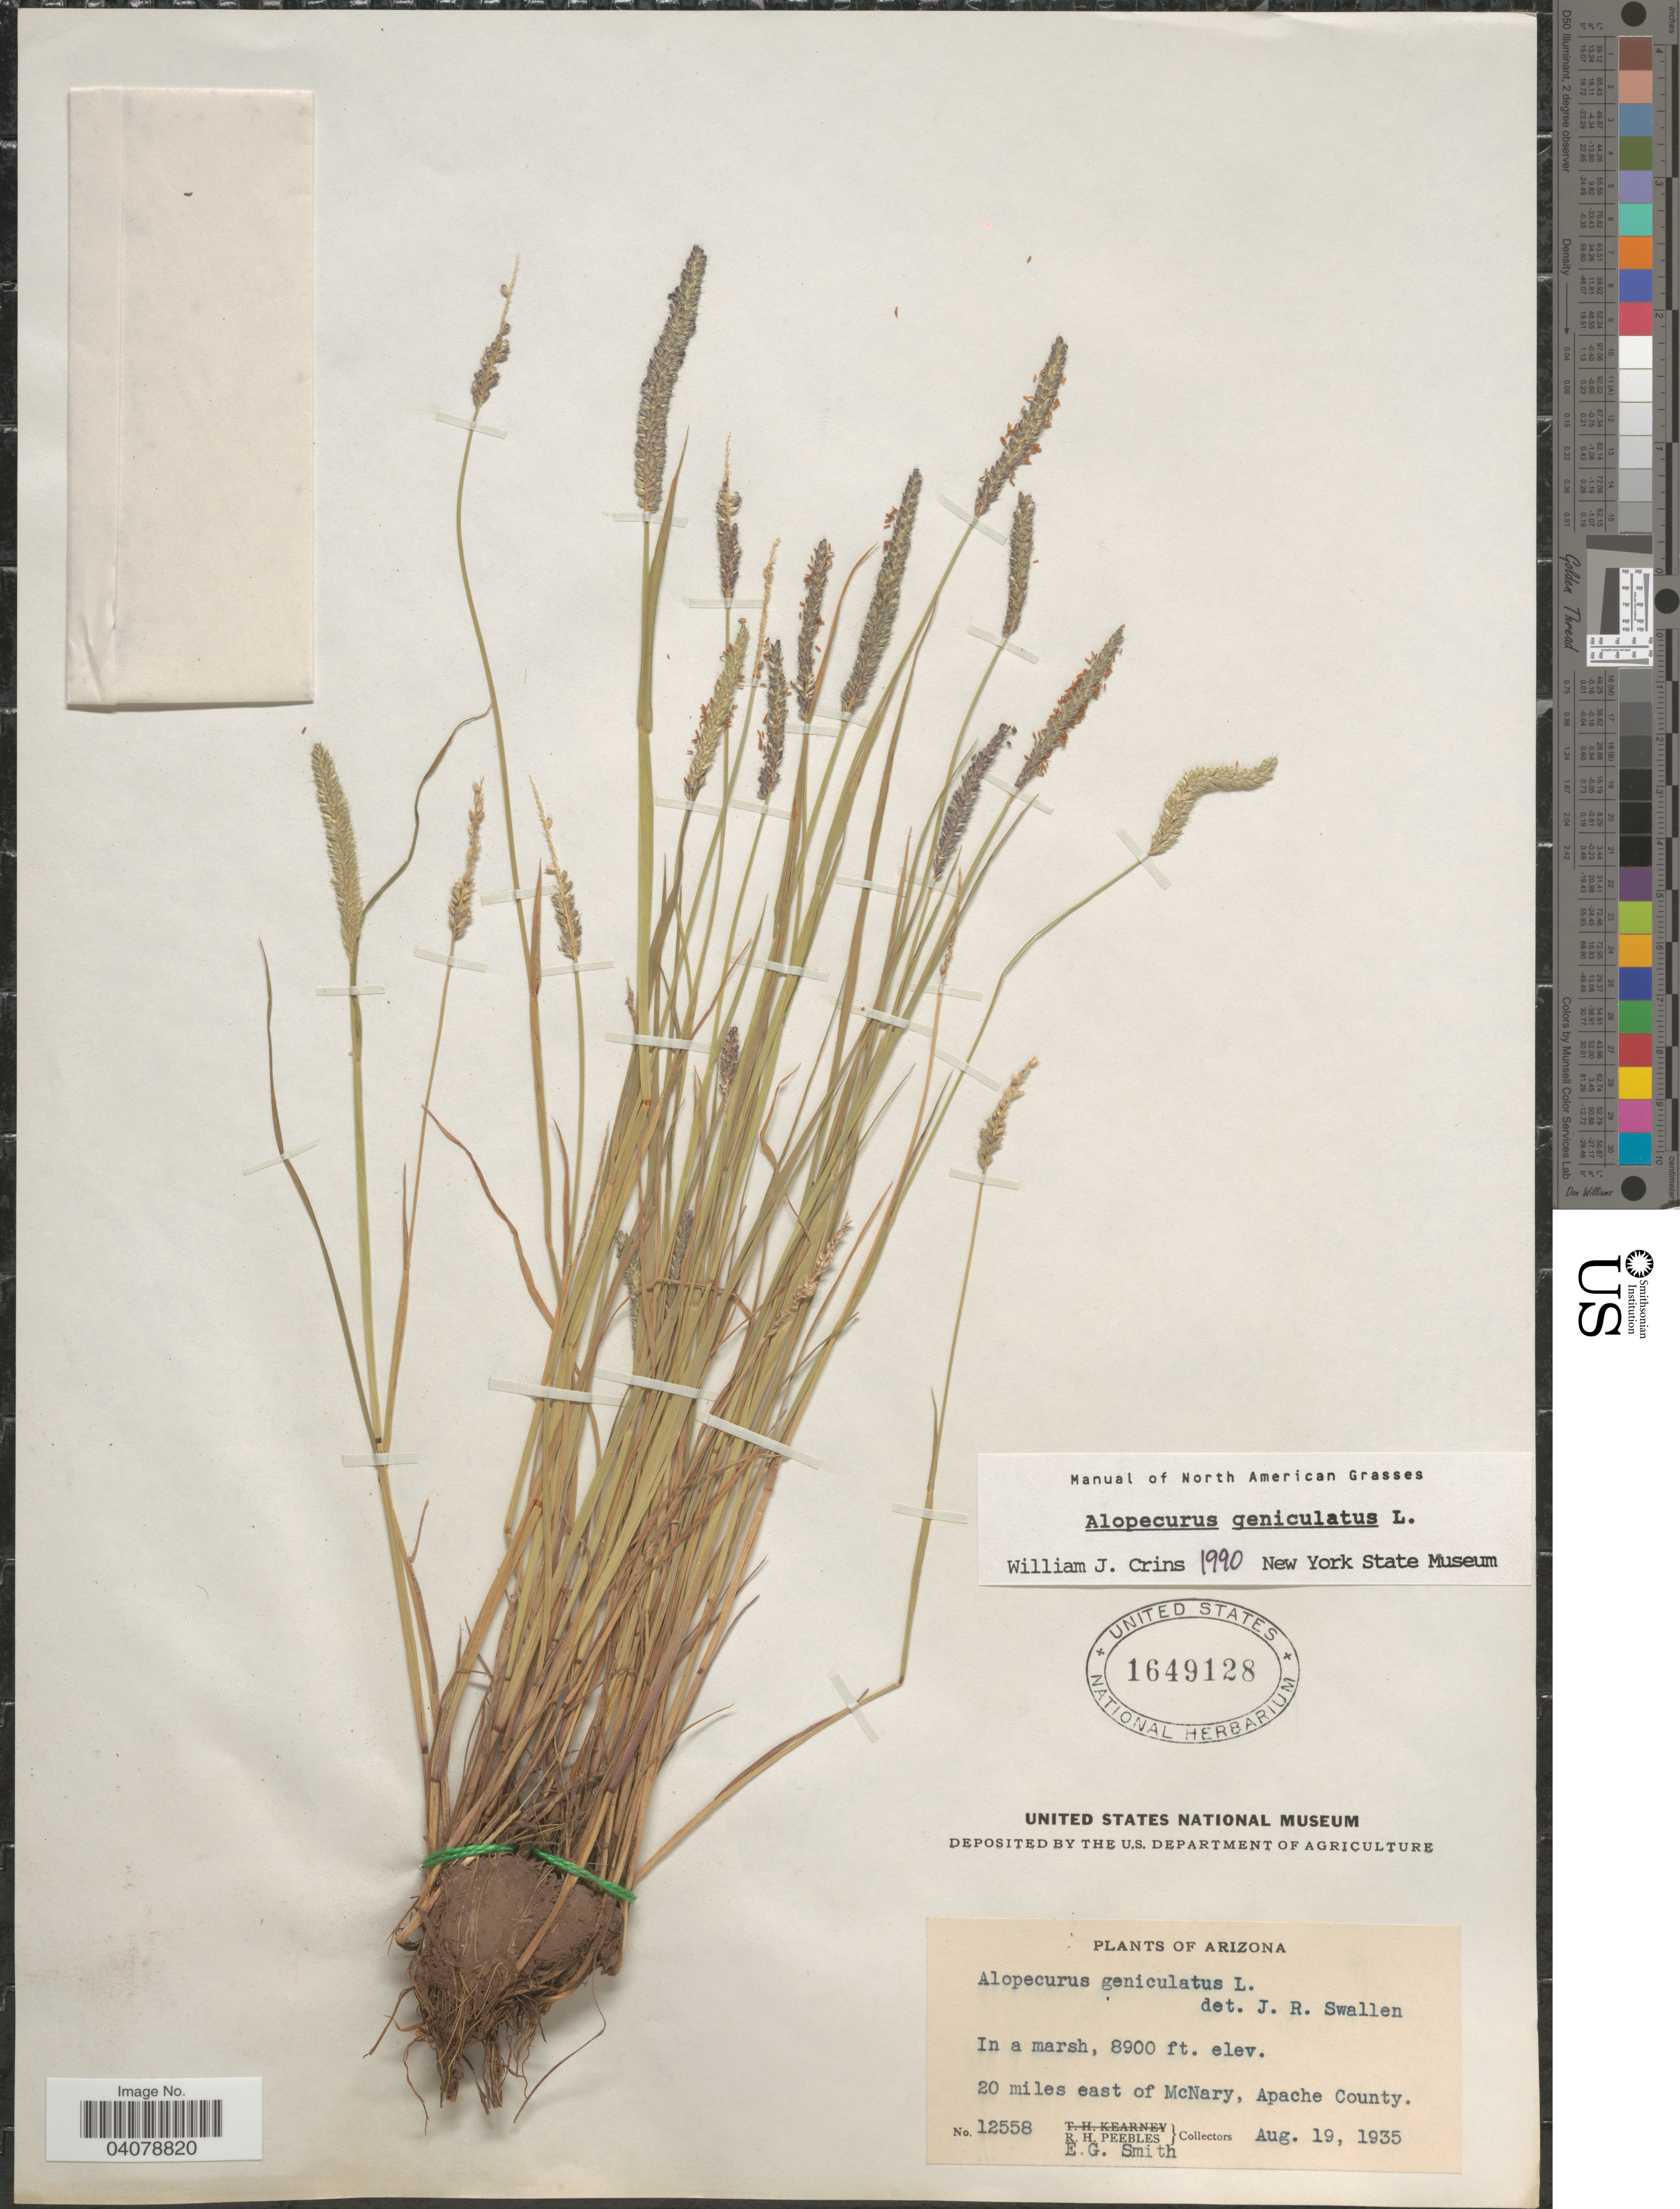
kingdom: Plantae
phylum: Tracheophyta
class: Liliopsida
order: Poales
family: Poaceae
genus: Alopecurus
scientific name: Alopecurus geniculatus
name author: L.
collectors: R. H. Peebles & E. G. Smith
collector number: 12558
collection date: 1935-08-19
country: United States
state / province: Arizona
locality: In a marsh. 20 miles east of McNary, Apache County.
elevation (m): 2713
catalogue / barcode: US 1649128